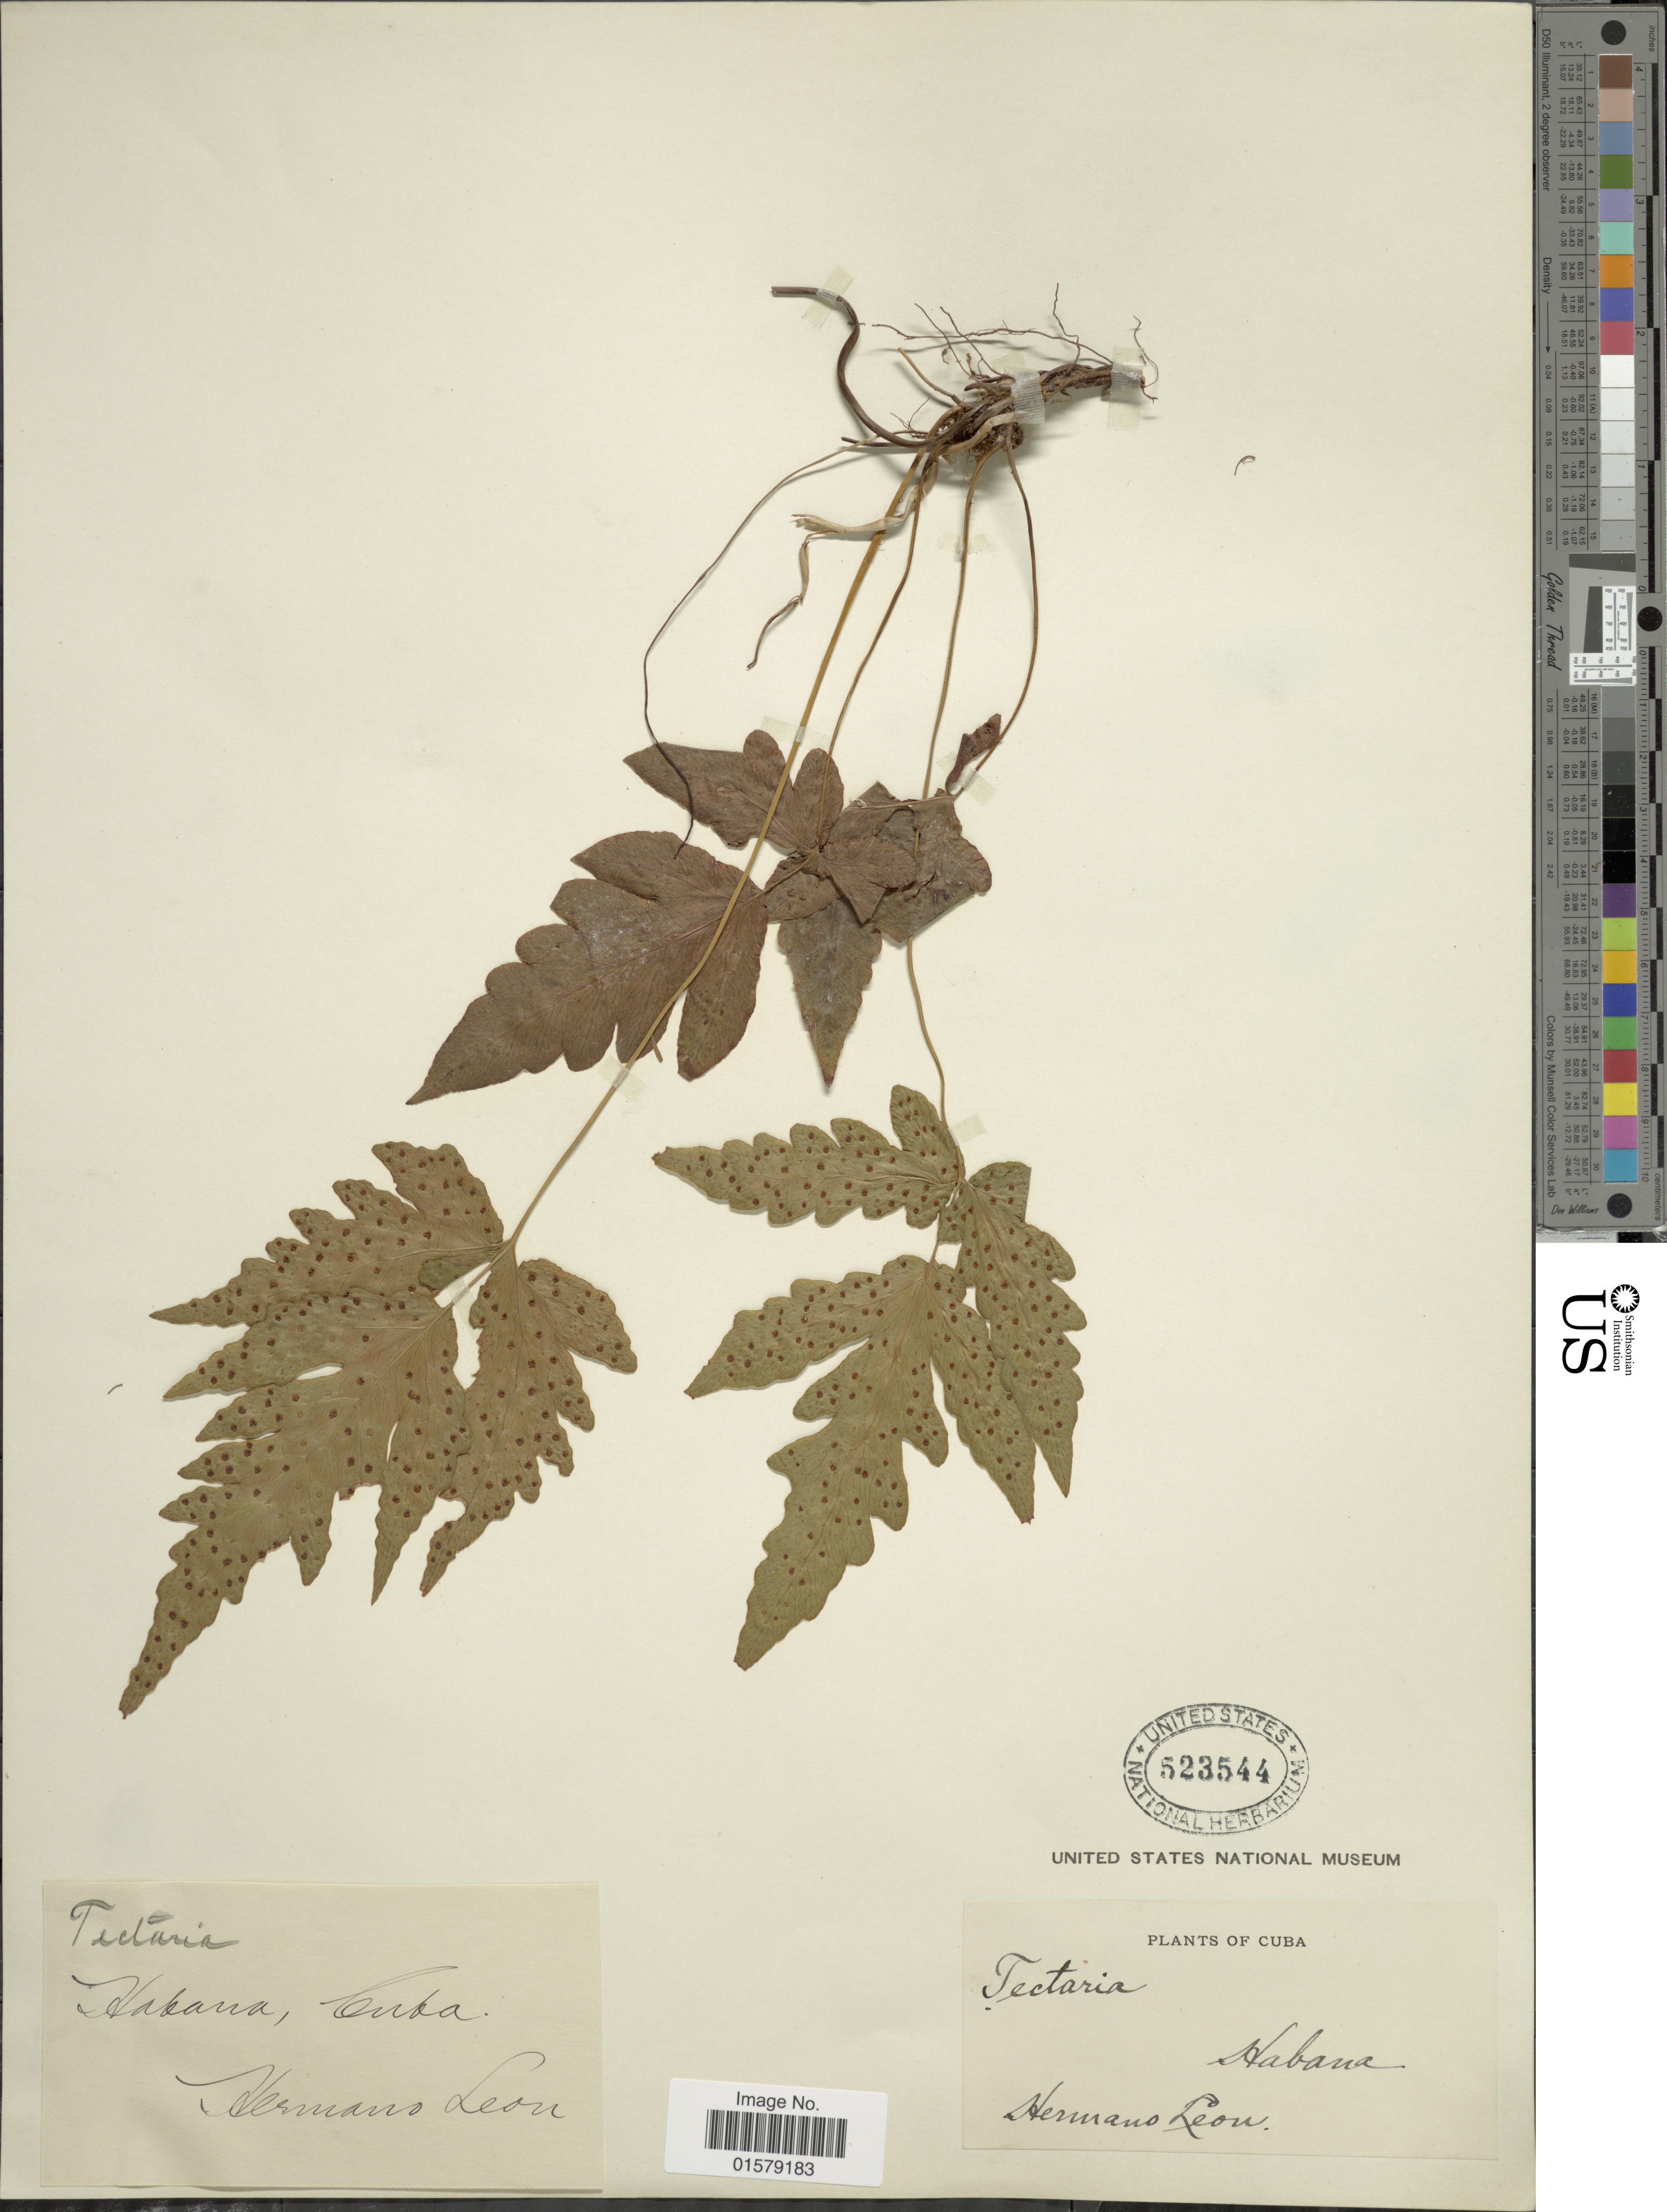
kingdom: Plantae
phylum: Tracheophyta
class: Polypodiopsida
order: Polypodiales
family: Tectariaceae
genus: Tectaria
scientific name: Tectaria fimbriata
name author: (Willd.) Lourteig & Proctor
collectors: Bro. León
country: Cuba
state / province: La Habana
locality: Habana.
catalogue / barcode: US 523544